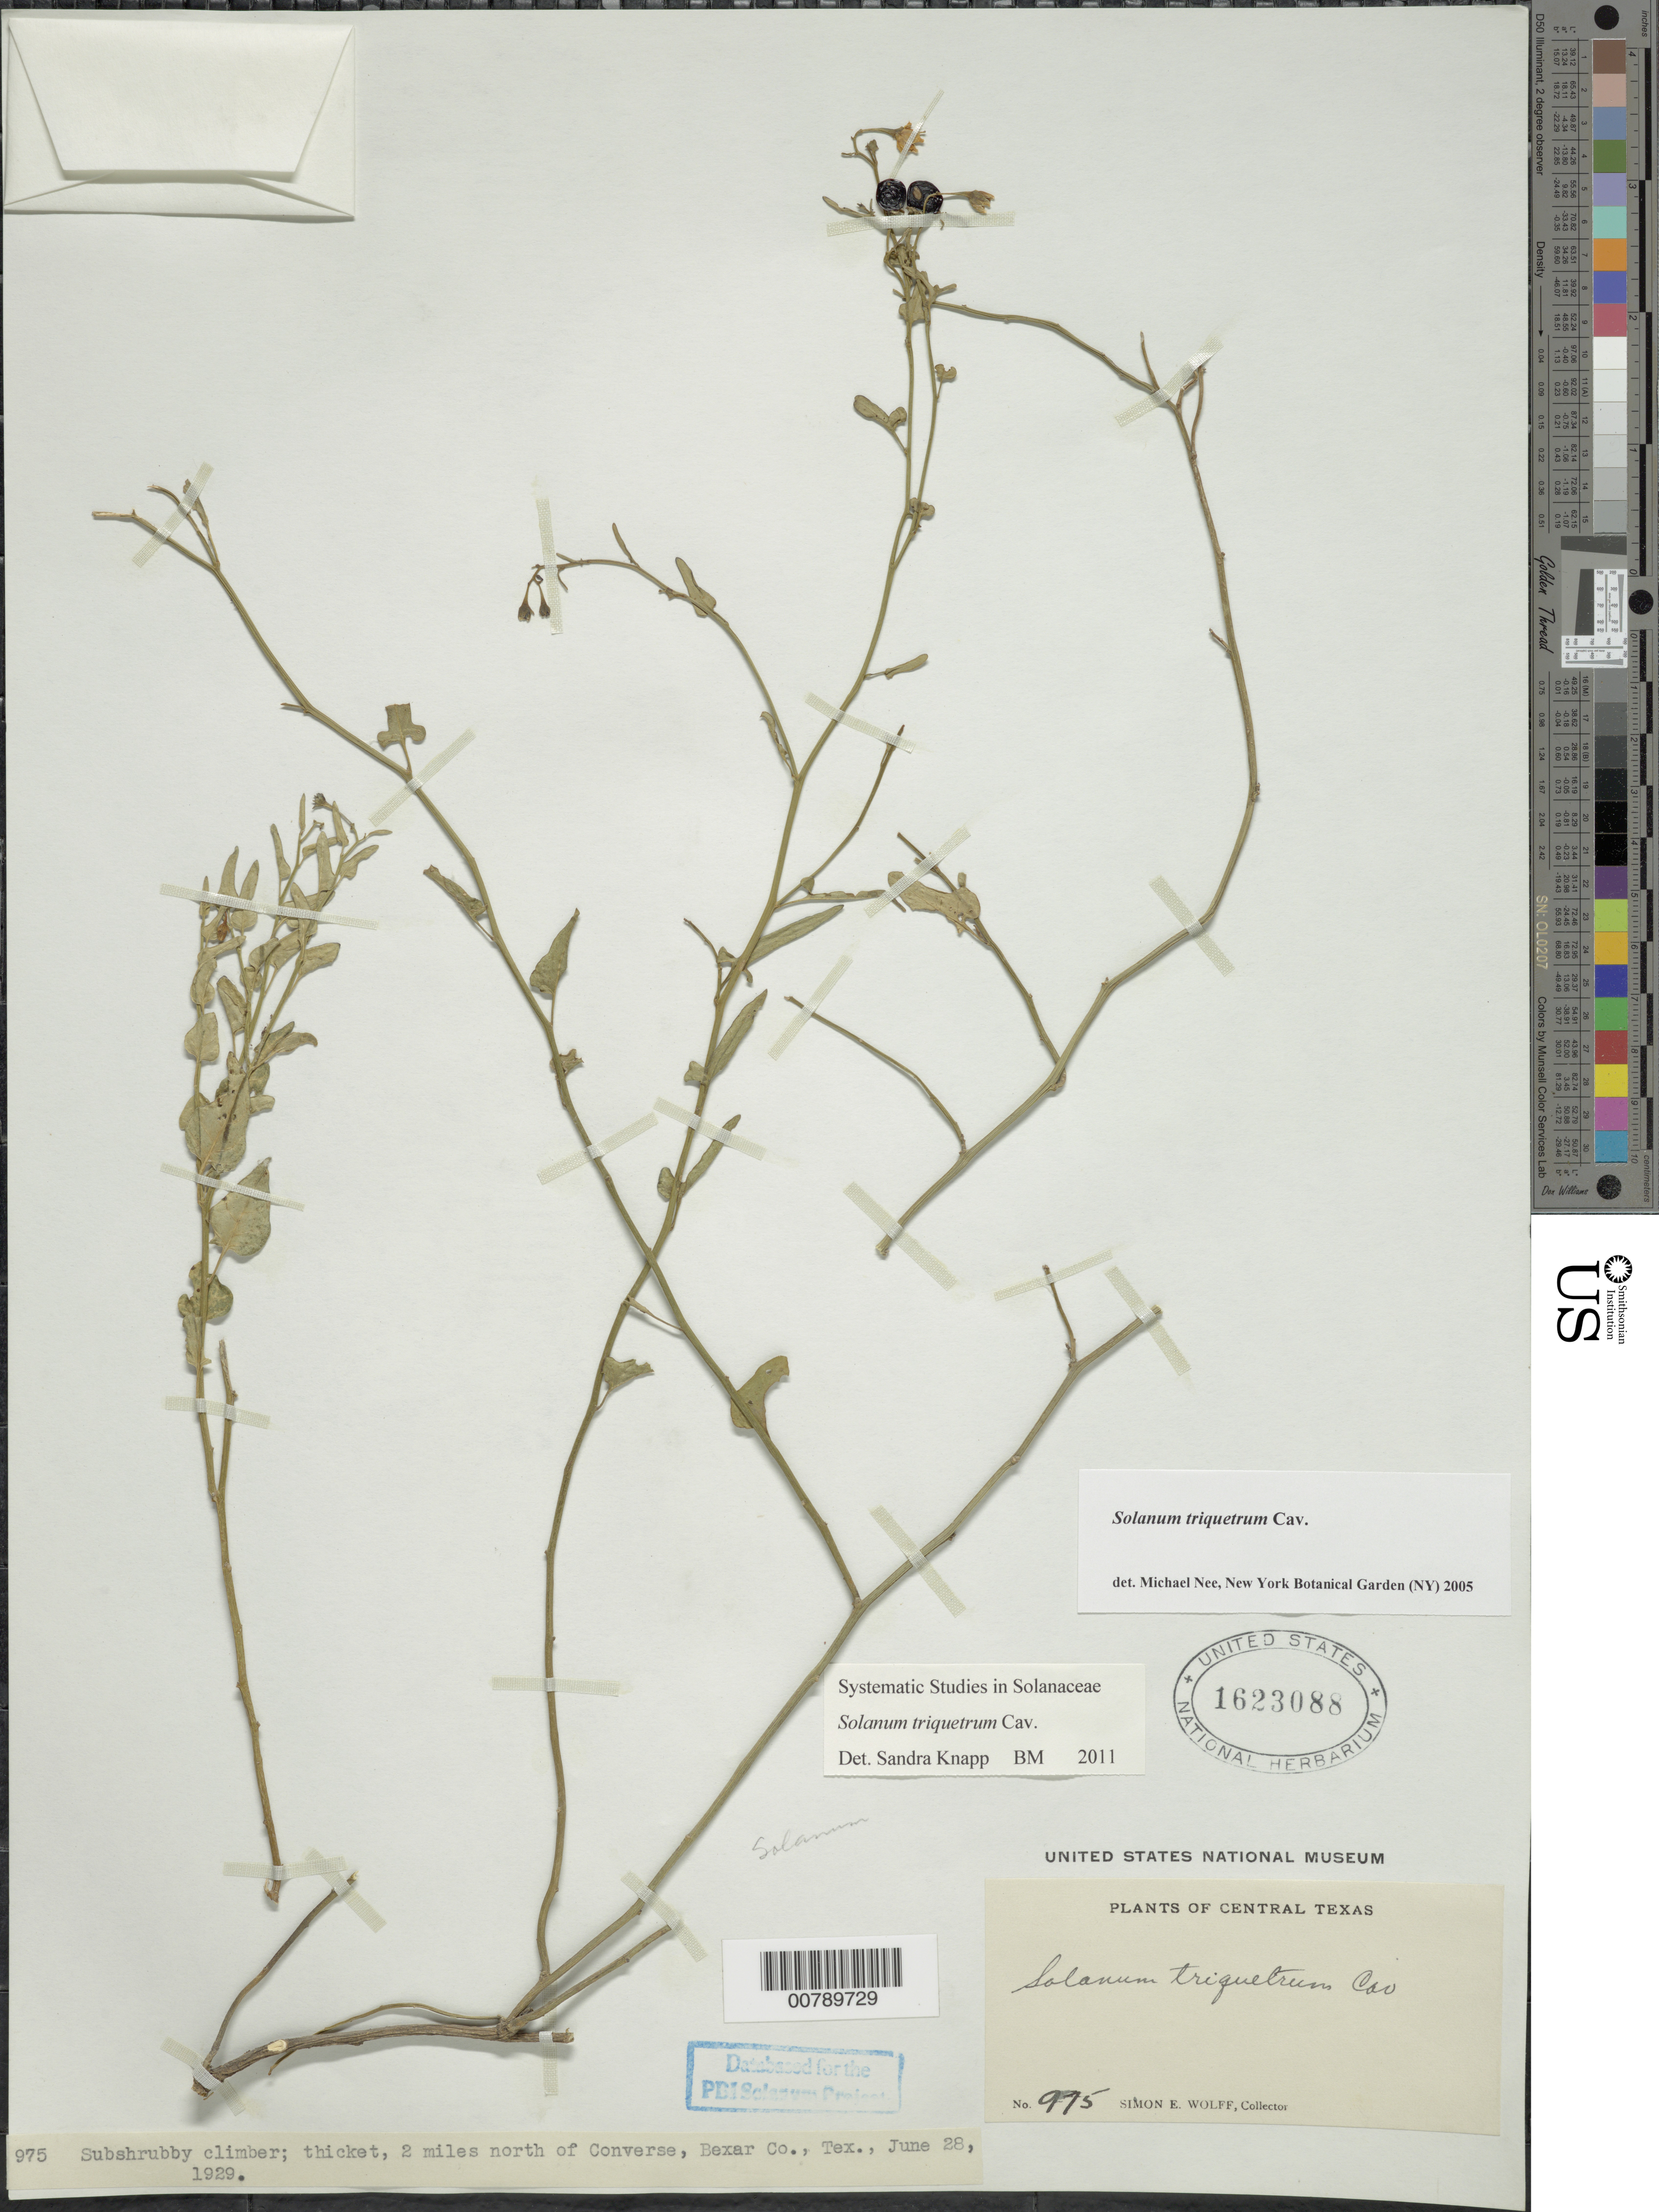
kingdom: Plantae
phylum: Tracheophyta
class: Magnoliopsida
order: Solanales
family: Solanaceae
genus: Solanum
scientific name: Solanum triquetrum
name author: Cav.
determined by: Knapp, S. D.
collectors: S. E. Wolff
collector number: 975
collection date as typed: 28 Jun 1929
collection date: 1929-06-28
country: United States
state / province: Texas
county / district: Bexar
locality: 2 miles N of Converse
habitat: thicket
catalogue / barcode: US 1623088